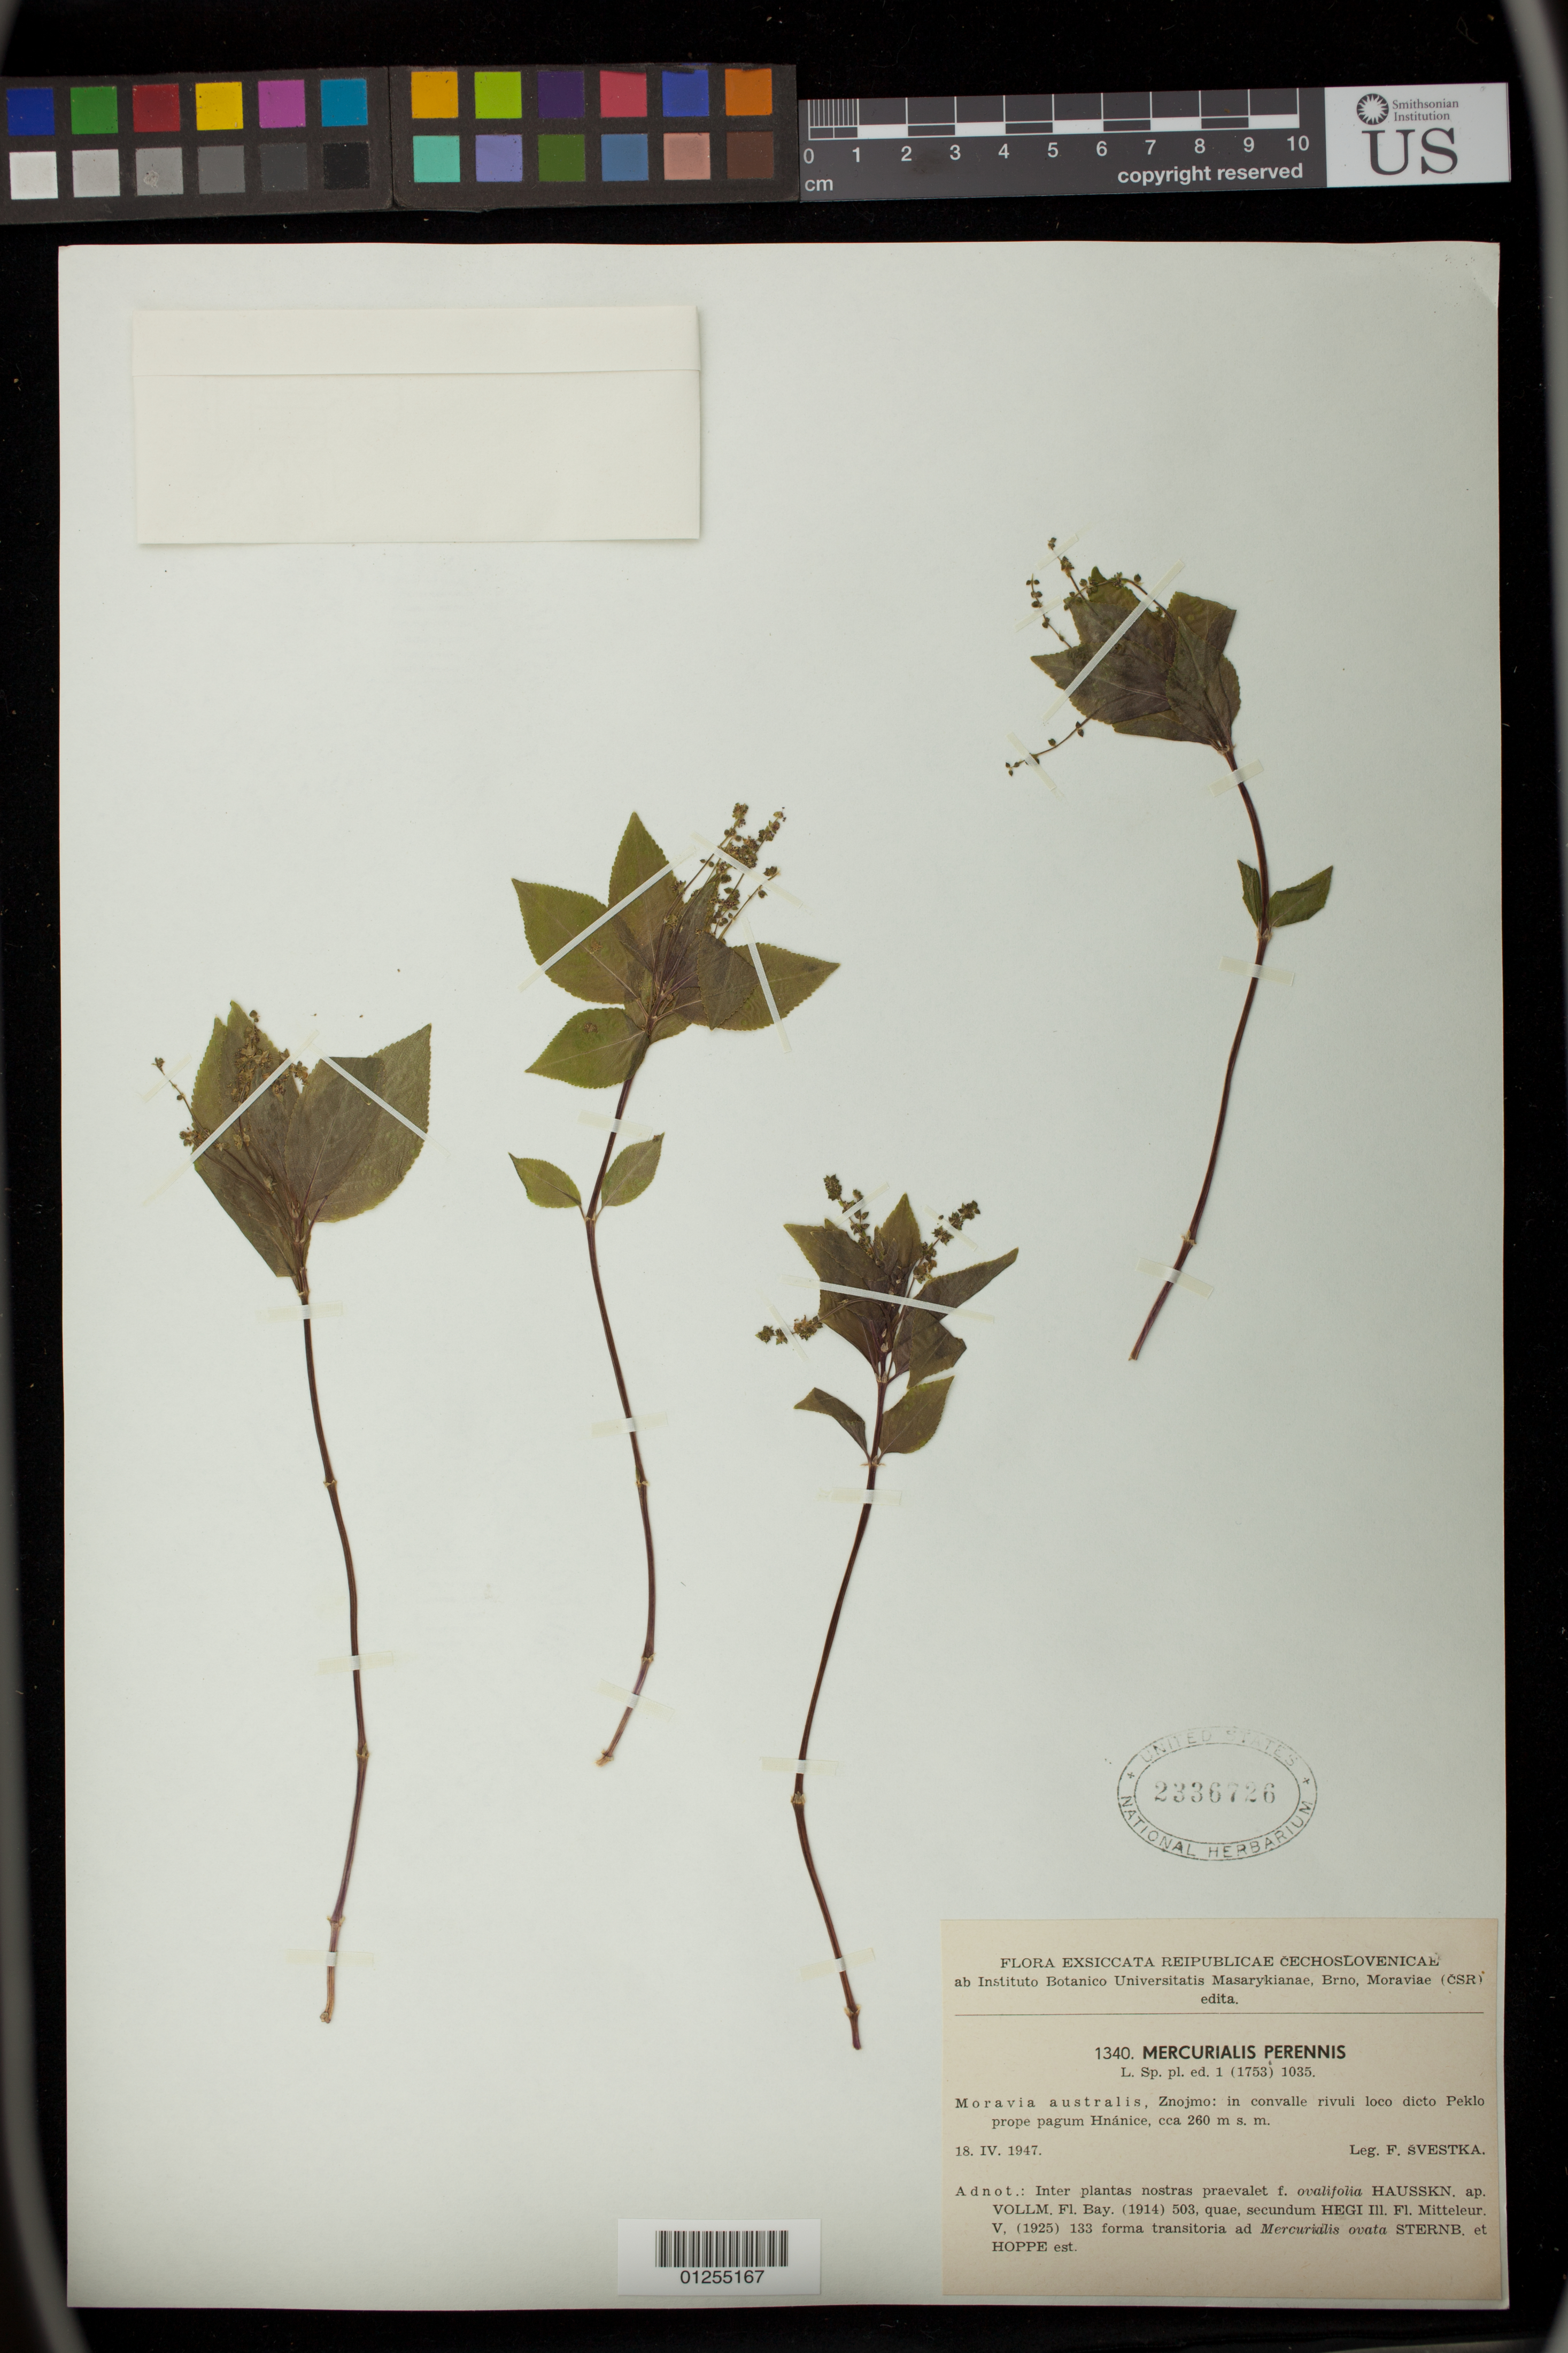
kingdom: Plantae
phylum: Tracheophyta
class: Magnoliopsida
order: Malpighiales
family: Euphorbiaceae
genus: Mercurialis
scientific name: Mercurialis perennis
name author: L.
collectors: F. Svestka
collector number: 1340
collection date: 1947-04-18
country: Czechia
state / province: South Moravian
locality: Znojmo: in convalle rivuli loco dicto Peklo prope pagum Hnánice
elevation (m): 260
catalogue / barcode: US 2336726